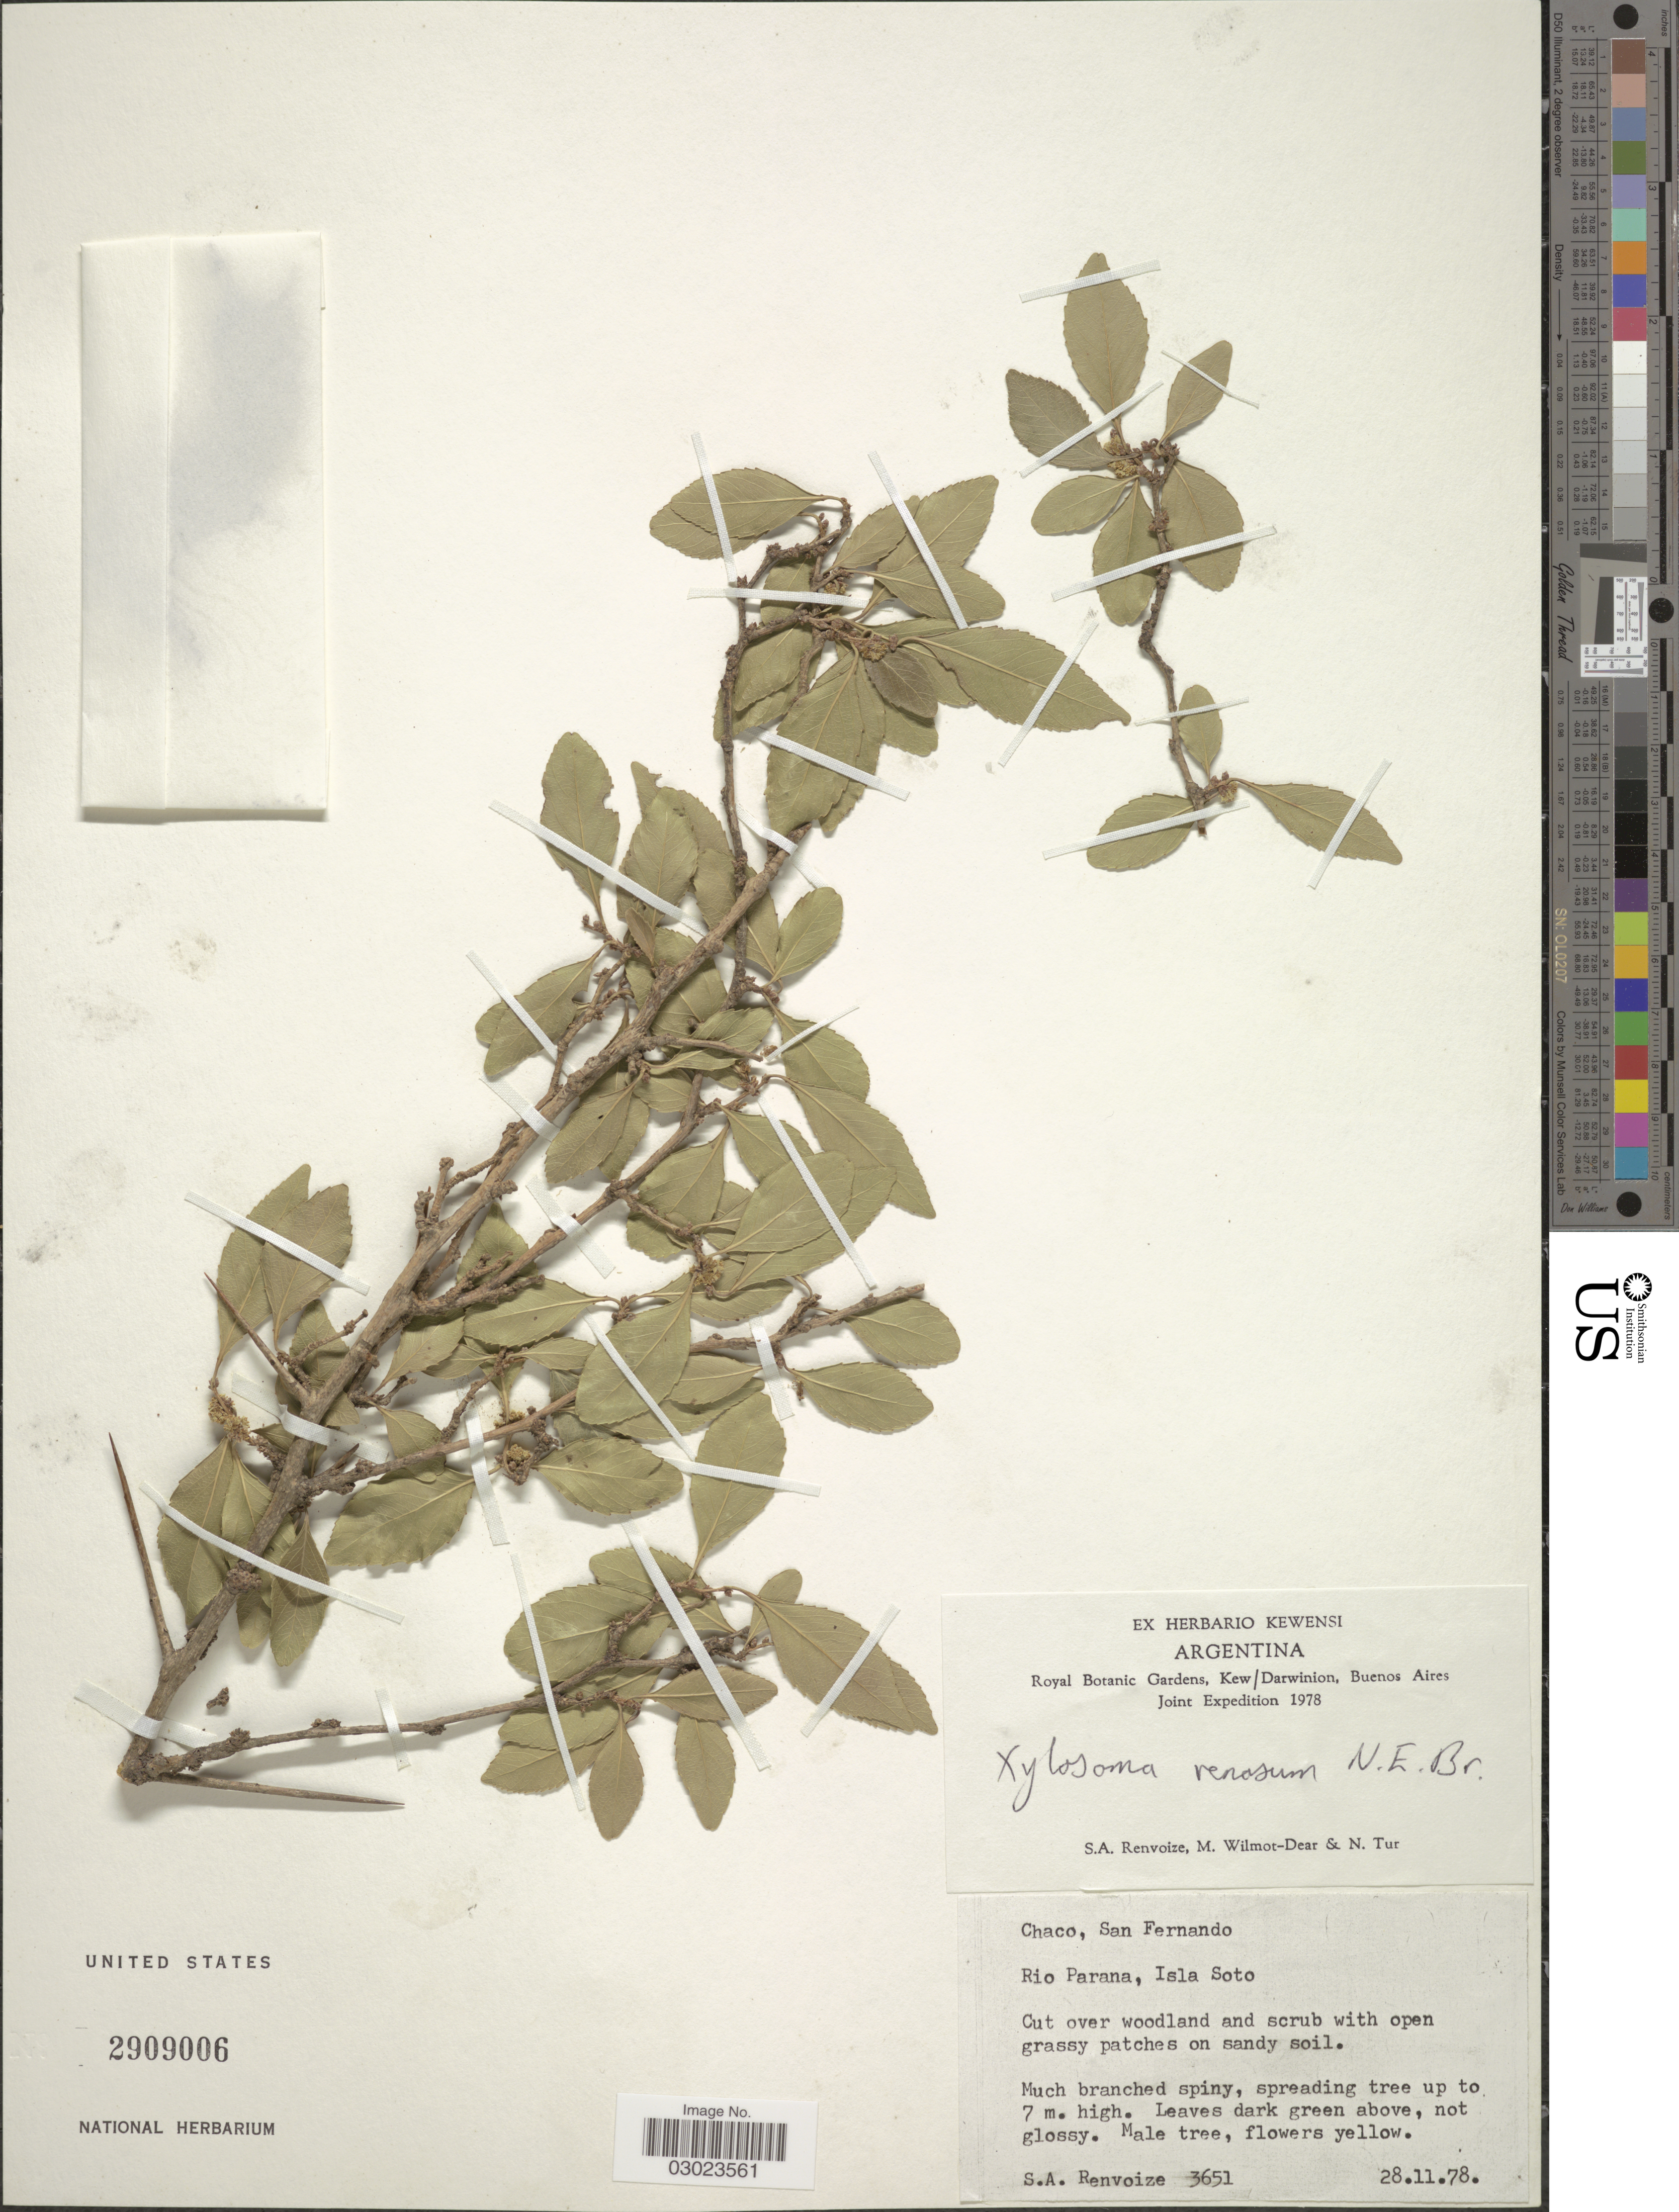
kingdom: Plantae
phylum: Tracheophyta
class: Magnoliopsida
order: Malpighiales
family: Salicaceae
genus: Xylosma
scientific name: Xylosma venosa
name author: N.E. Br.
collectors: S. A. Renvoize, M. Wilmot-Dear & N. Tur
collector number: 3651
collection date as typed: Transcribed d/m/y: 28/11/78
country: Argentina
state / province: Chaco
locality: San Fernando, Rio Parana, Isla Soto.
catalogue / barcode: US 2909006